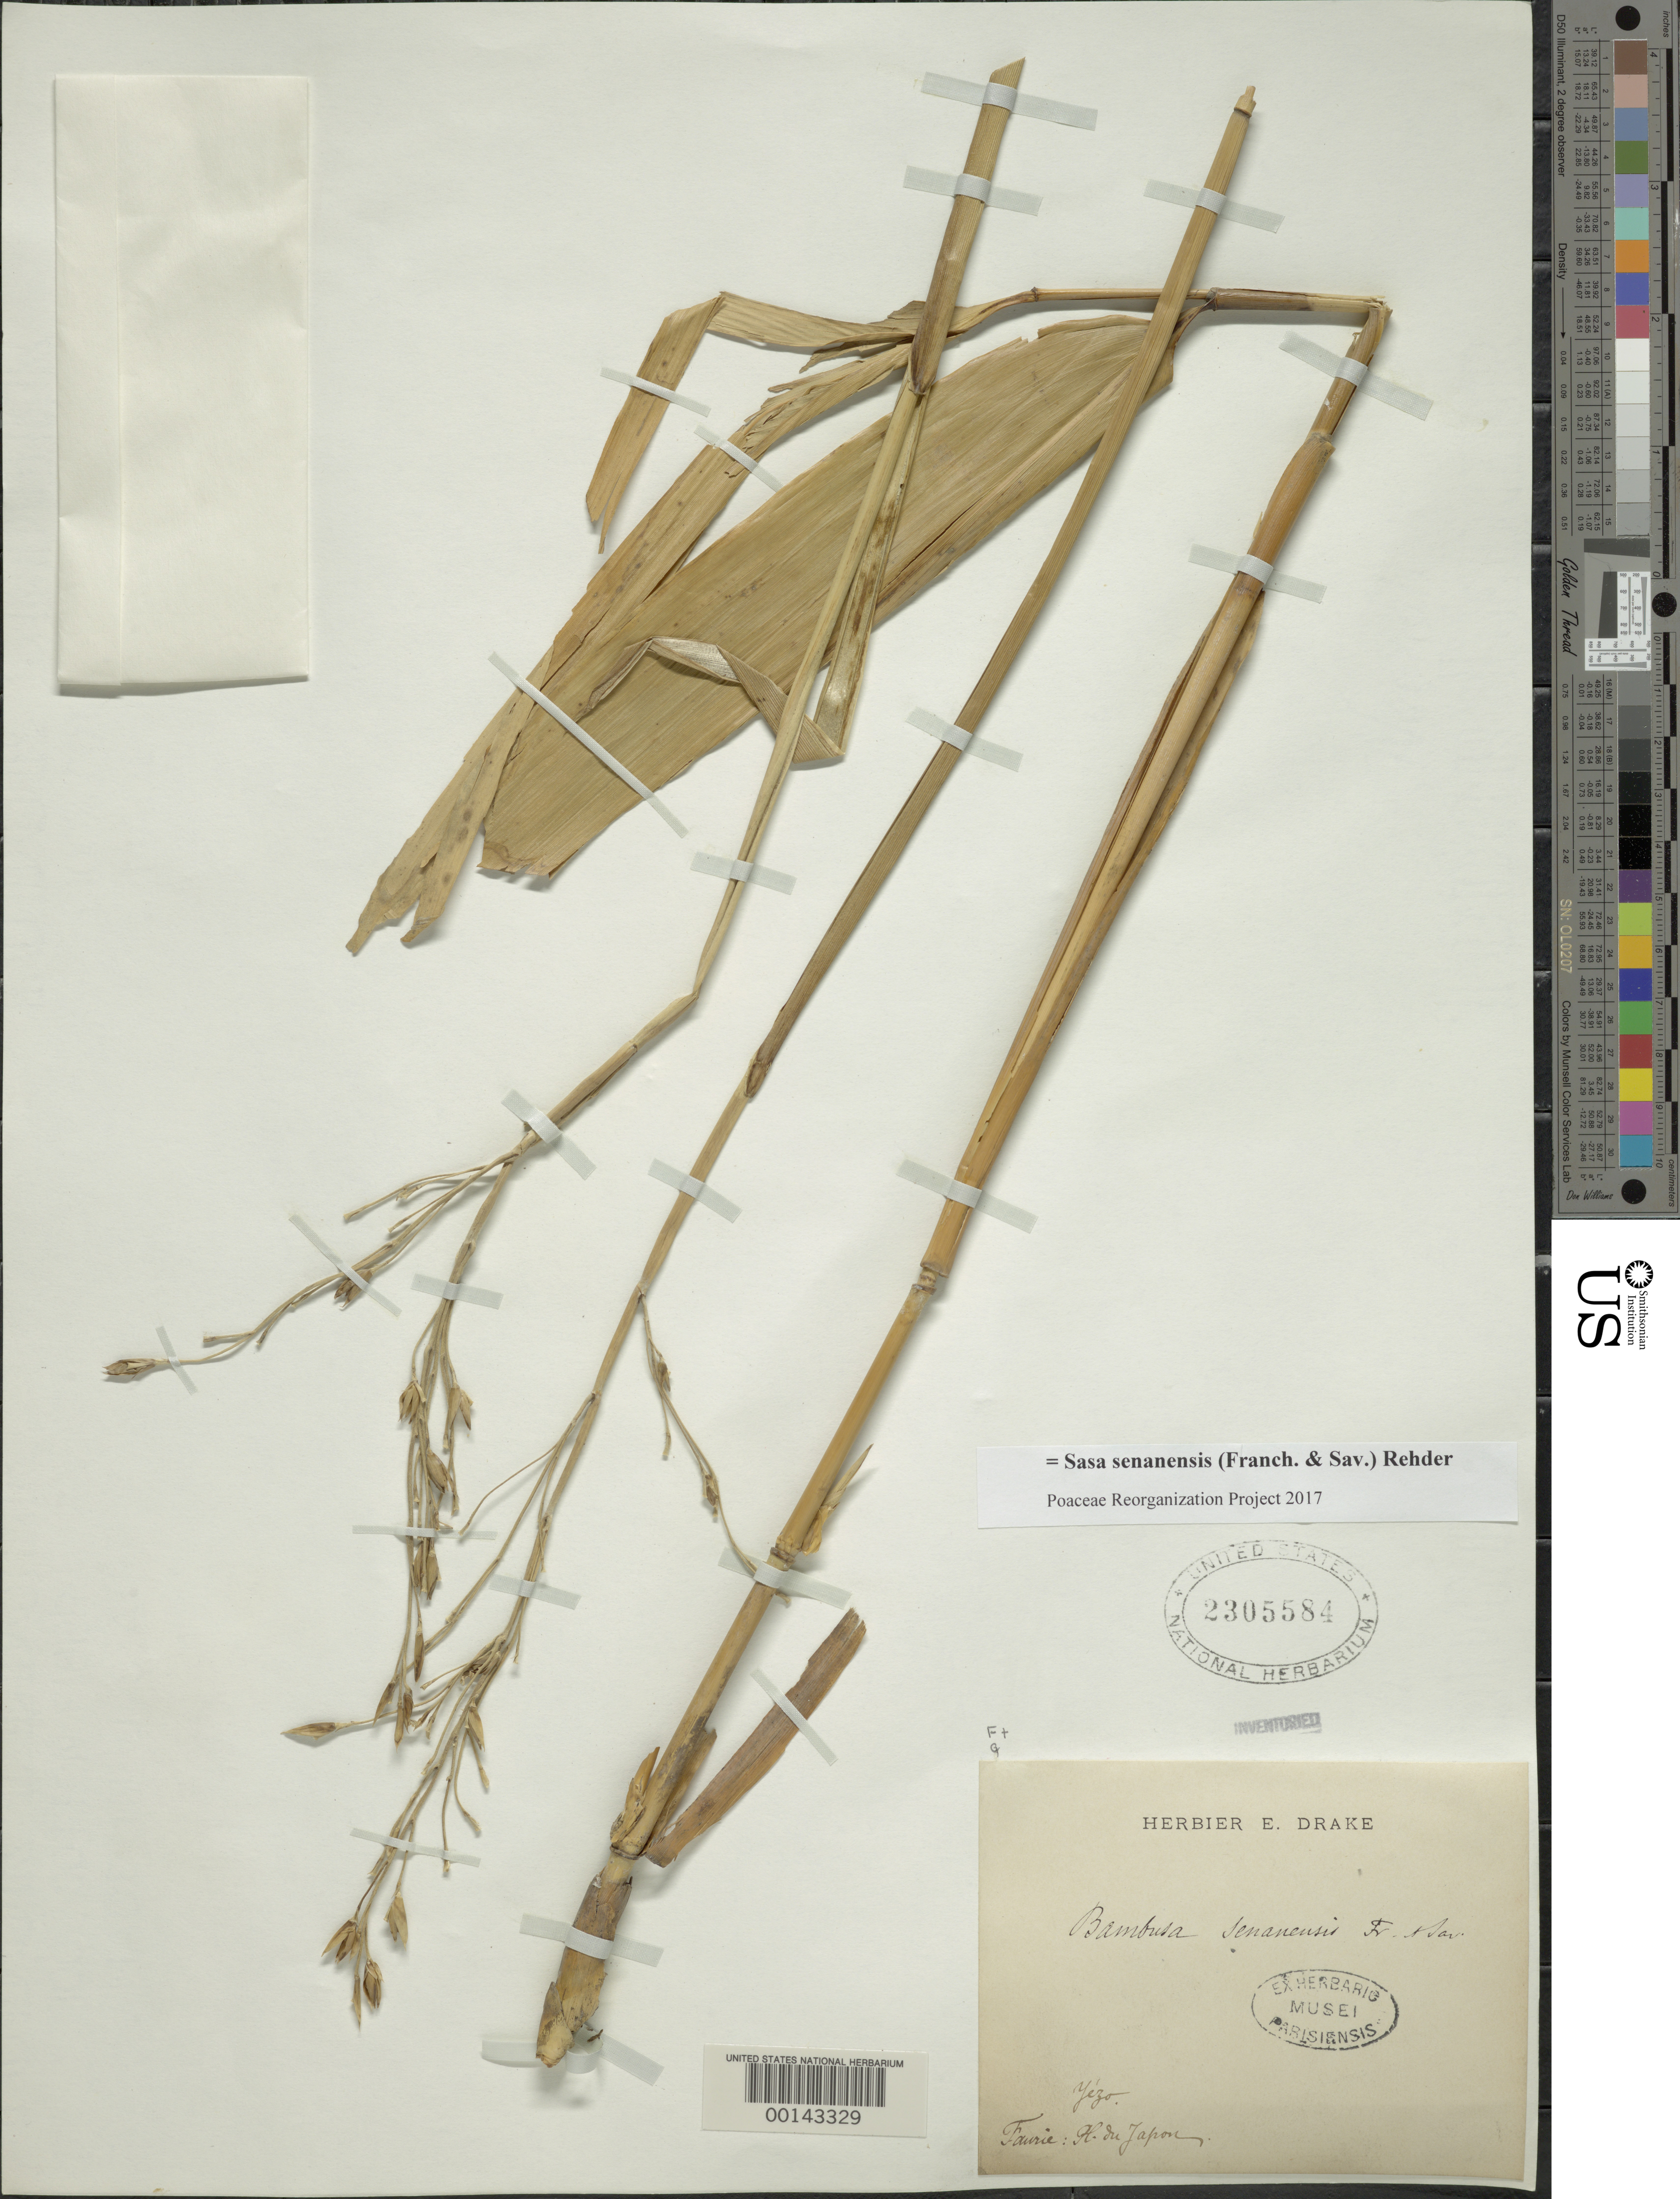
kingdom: Plantae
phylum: Tracheophyta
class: Liliopsida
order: Poales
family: Poaceae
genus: Sasa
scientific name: Sasa senanensis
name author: (Franch. & Sav.) Rehder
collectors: U. Faurie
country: Japan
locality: Yezo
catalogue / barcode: US 2305584